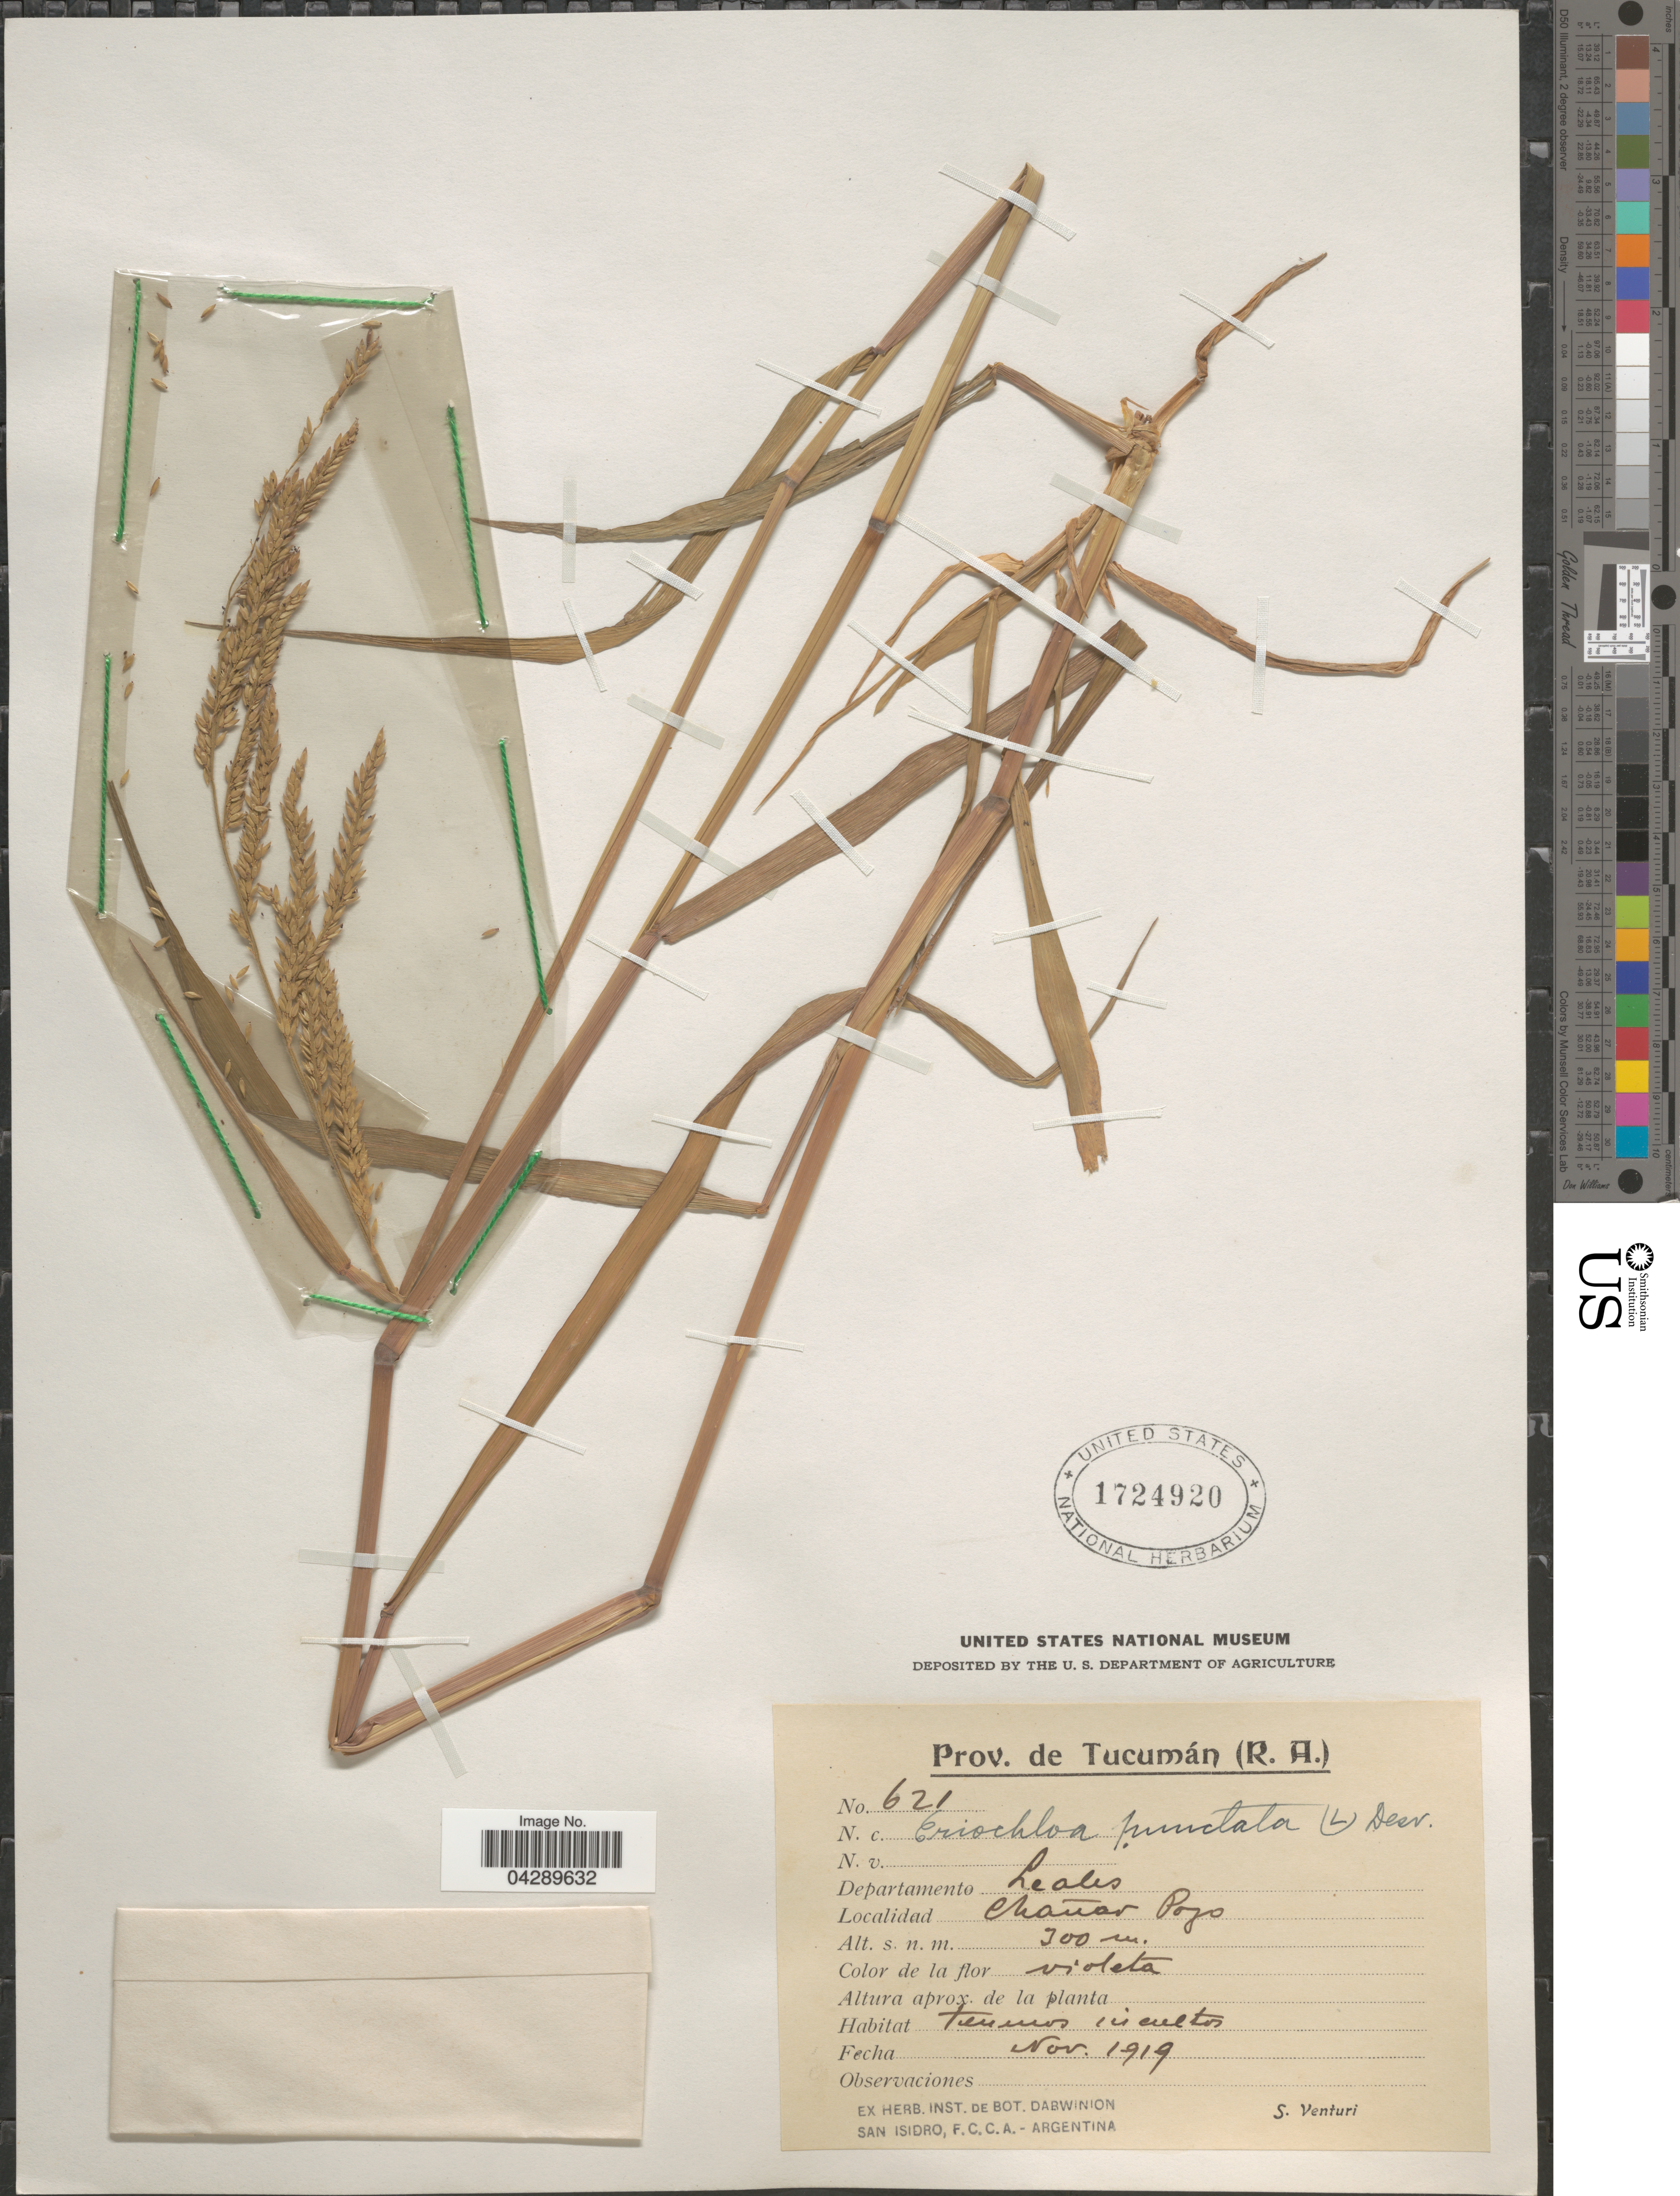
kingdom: Plantae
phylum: Tracheophyta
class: Liliopsida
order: Poales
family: Poaceae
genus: Eriochloa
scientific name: Eriochloa punctata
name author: (L.) Desv. ex Ham.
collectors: S. Venturi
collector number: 621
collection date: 1919-11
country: Argentina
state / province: Tucuman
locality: Departamento Leales. Chañar Pojo.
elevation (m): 300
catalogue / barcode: US 1724920